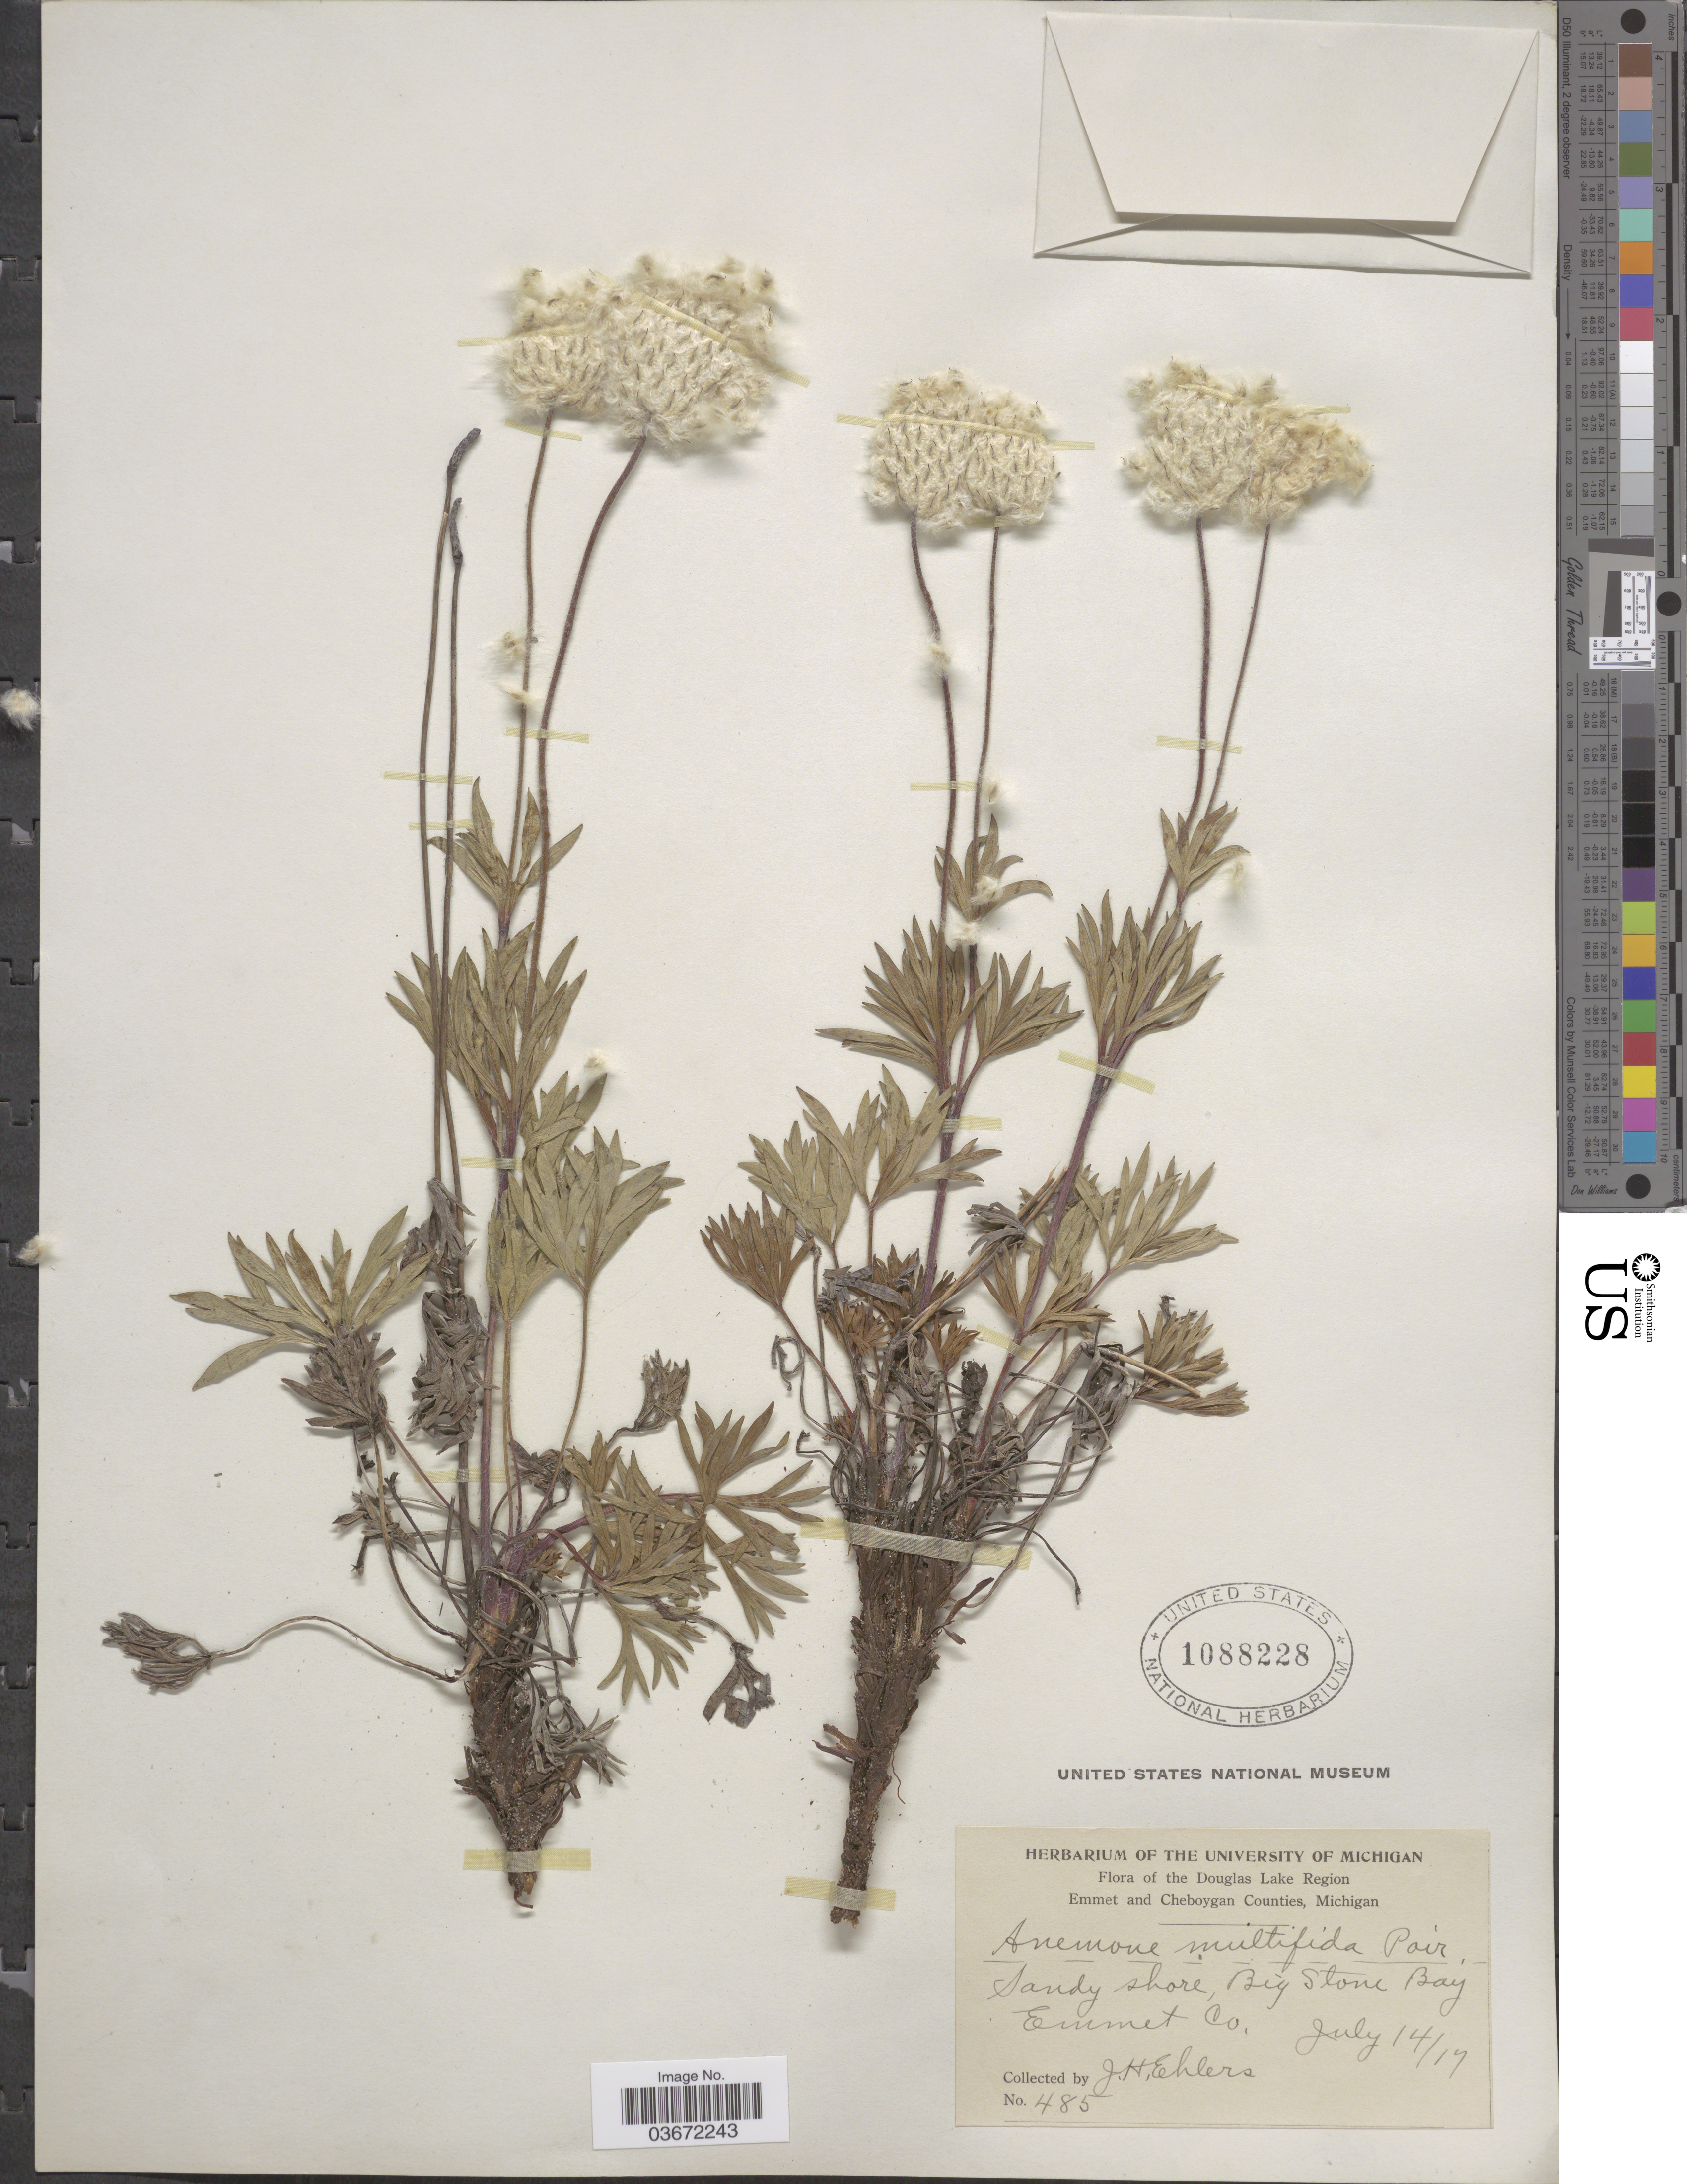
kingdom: Plantae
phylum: Tracheophyta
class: Magnoliopsida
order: Ranunculales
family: Ranunculaceae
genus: Anemone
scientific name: Anemone multifida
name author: Poir.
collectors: J. H. Ehlers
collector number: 485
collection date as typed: Transcribed d/m/y: 14/7/17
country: United States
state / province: Michigan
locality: The Douglas Lake Region, Sandy shore, Bay Stone Bay, Emmet Co.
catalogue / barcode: US 1088228